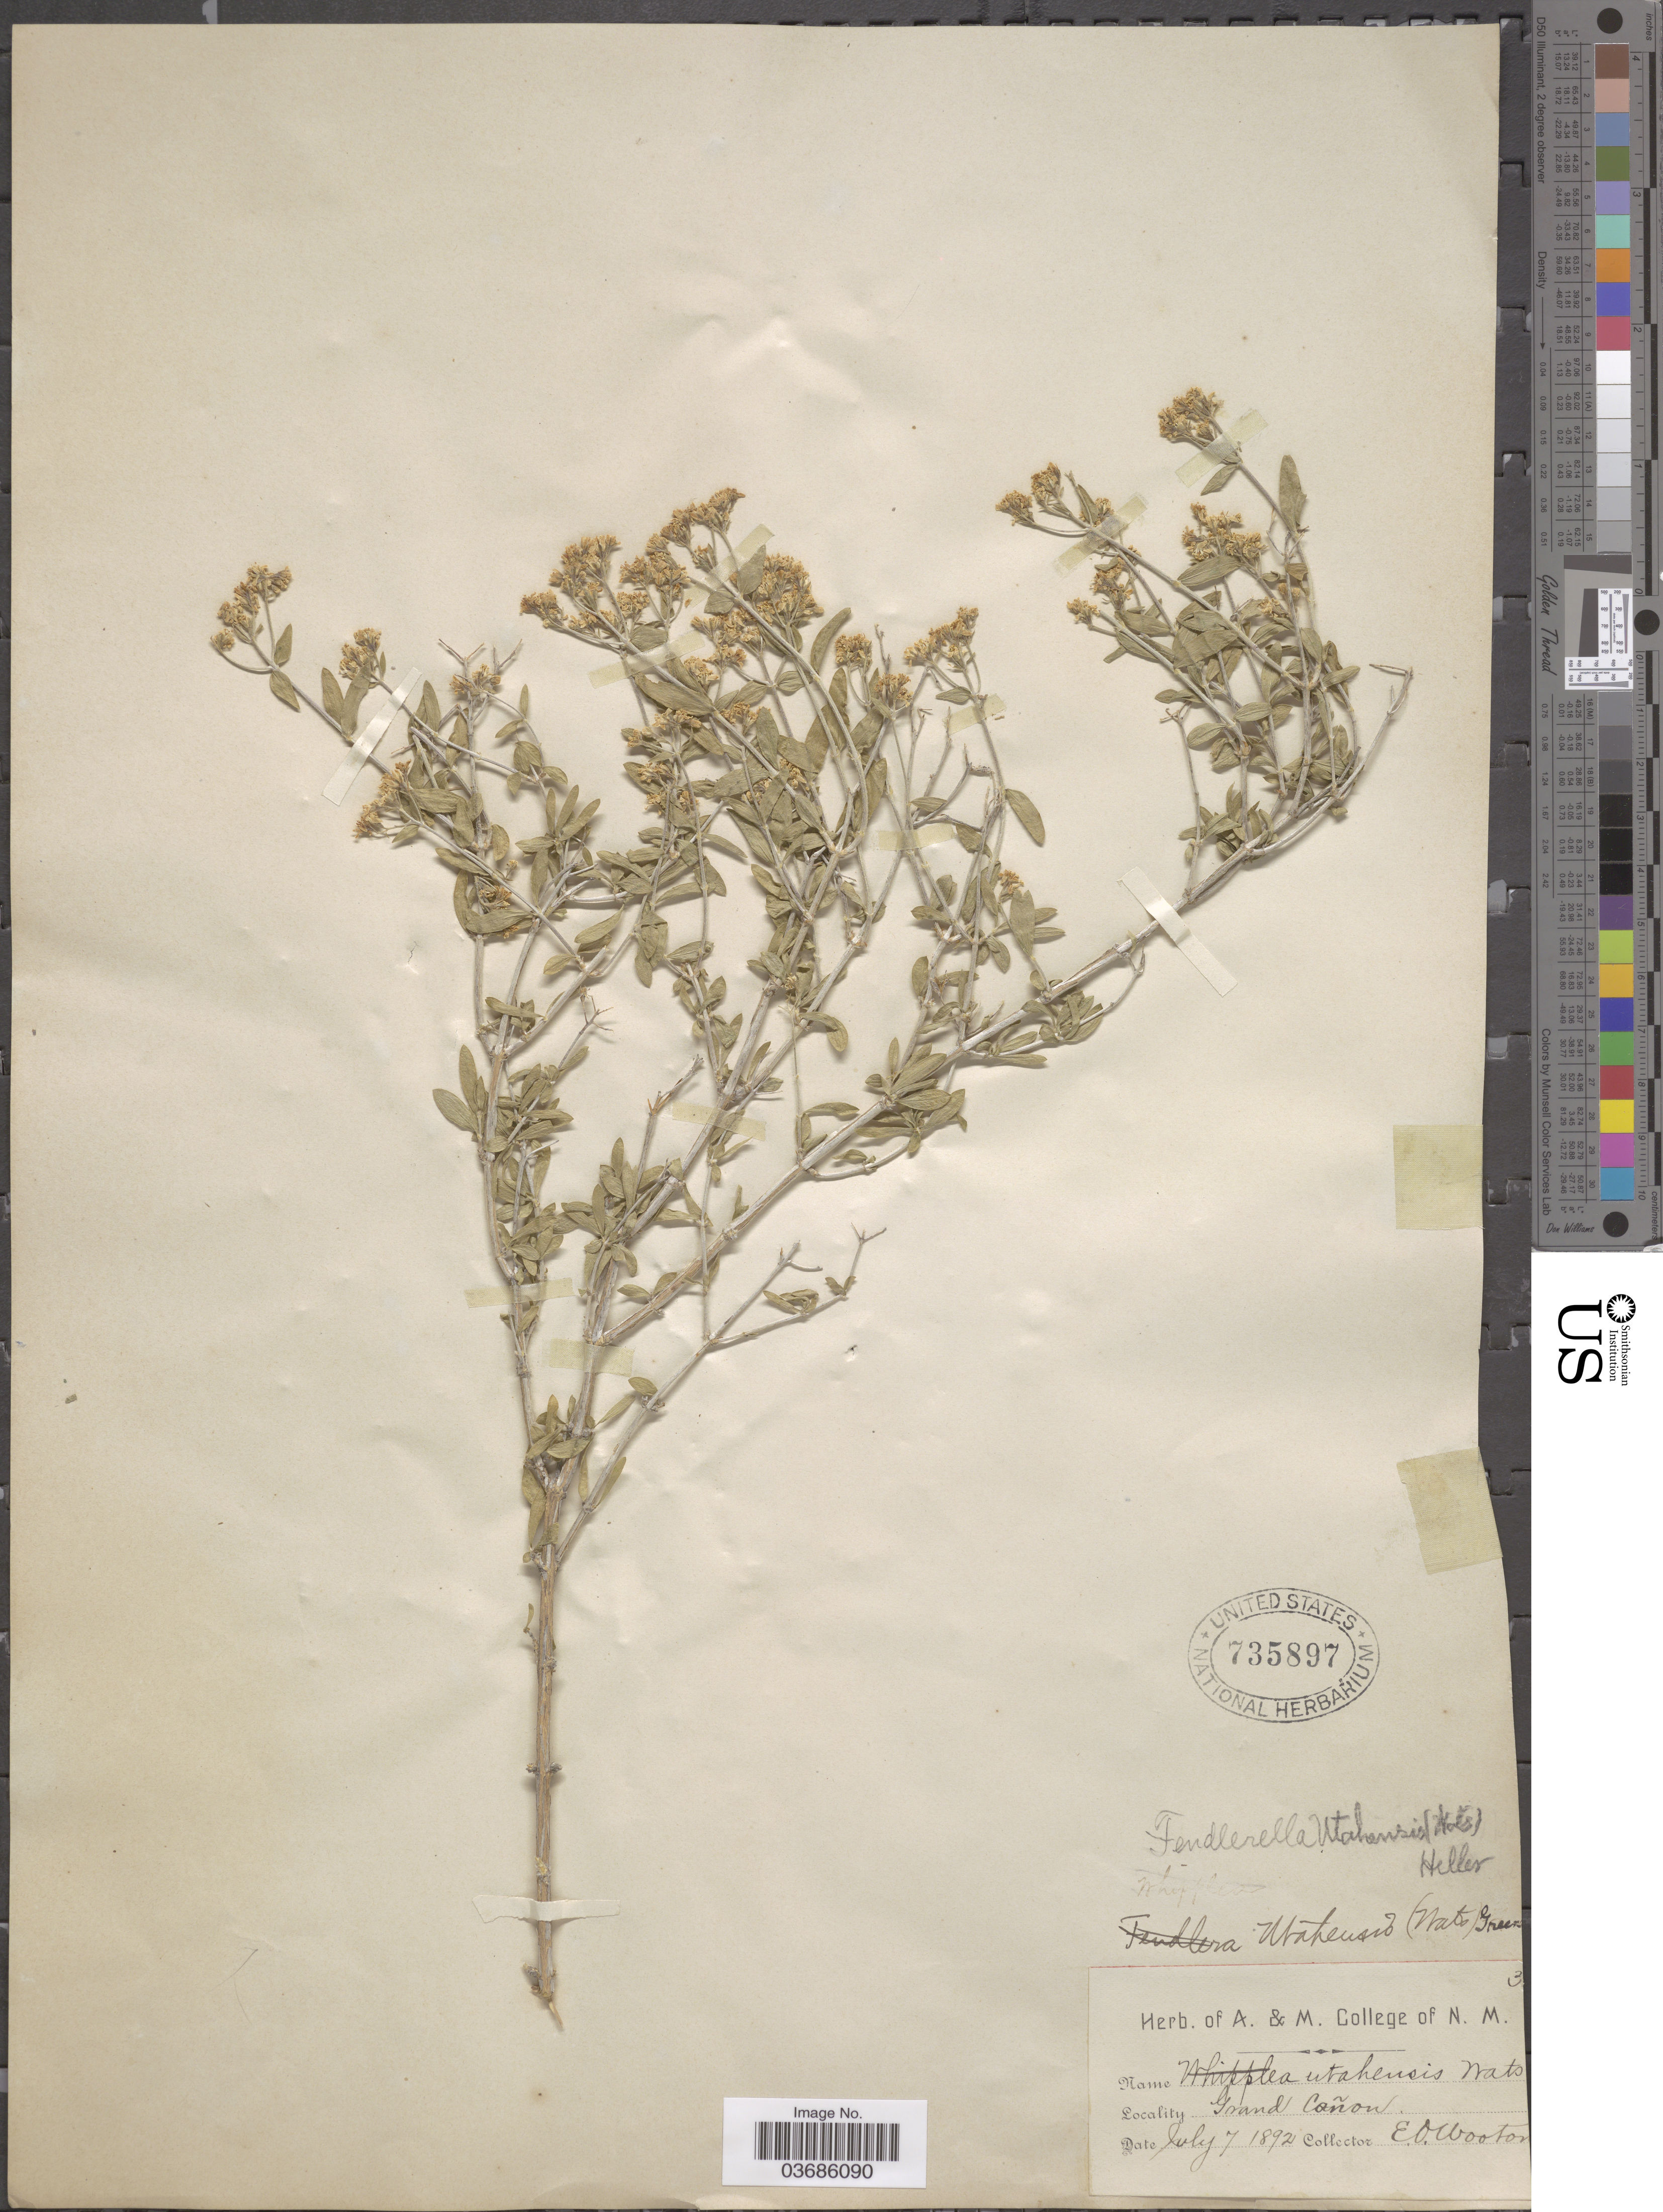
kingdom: Plantae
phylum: Tracheophyta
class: Magnoliopsida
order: Cornales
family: Hydrangeaceae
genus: Fendlerella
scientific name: Fendlerella utahensis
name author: (S. Watson) A. Heller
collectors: E. O. Wooton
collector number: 3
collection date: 1892-07-07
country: United States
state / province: Arizona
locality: Grand Cañon.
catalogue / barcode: US 735897